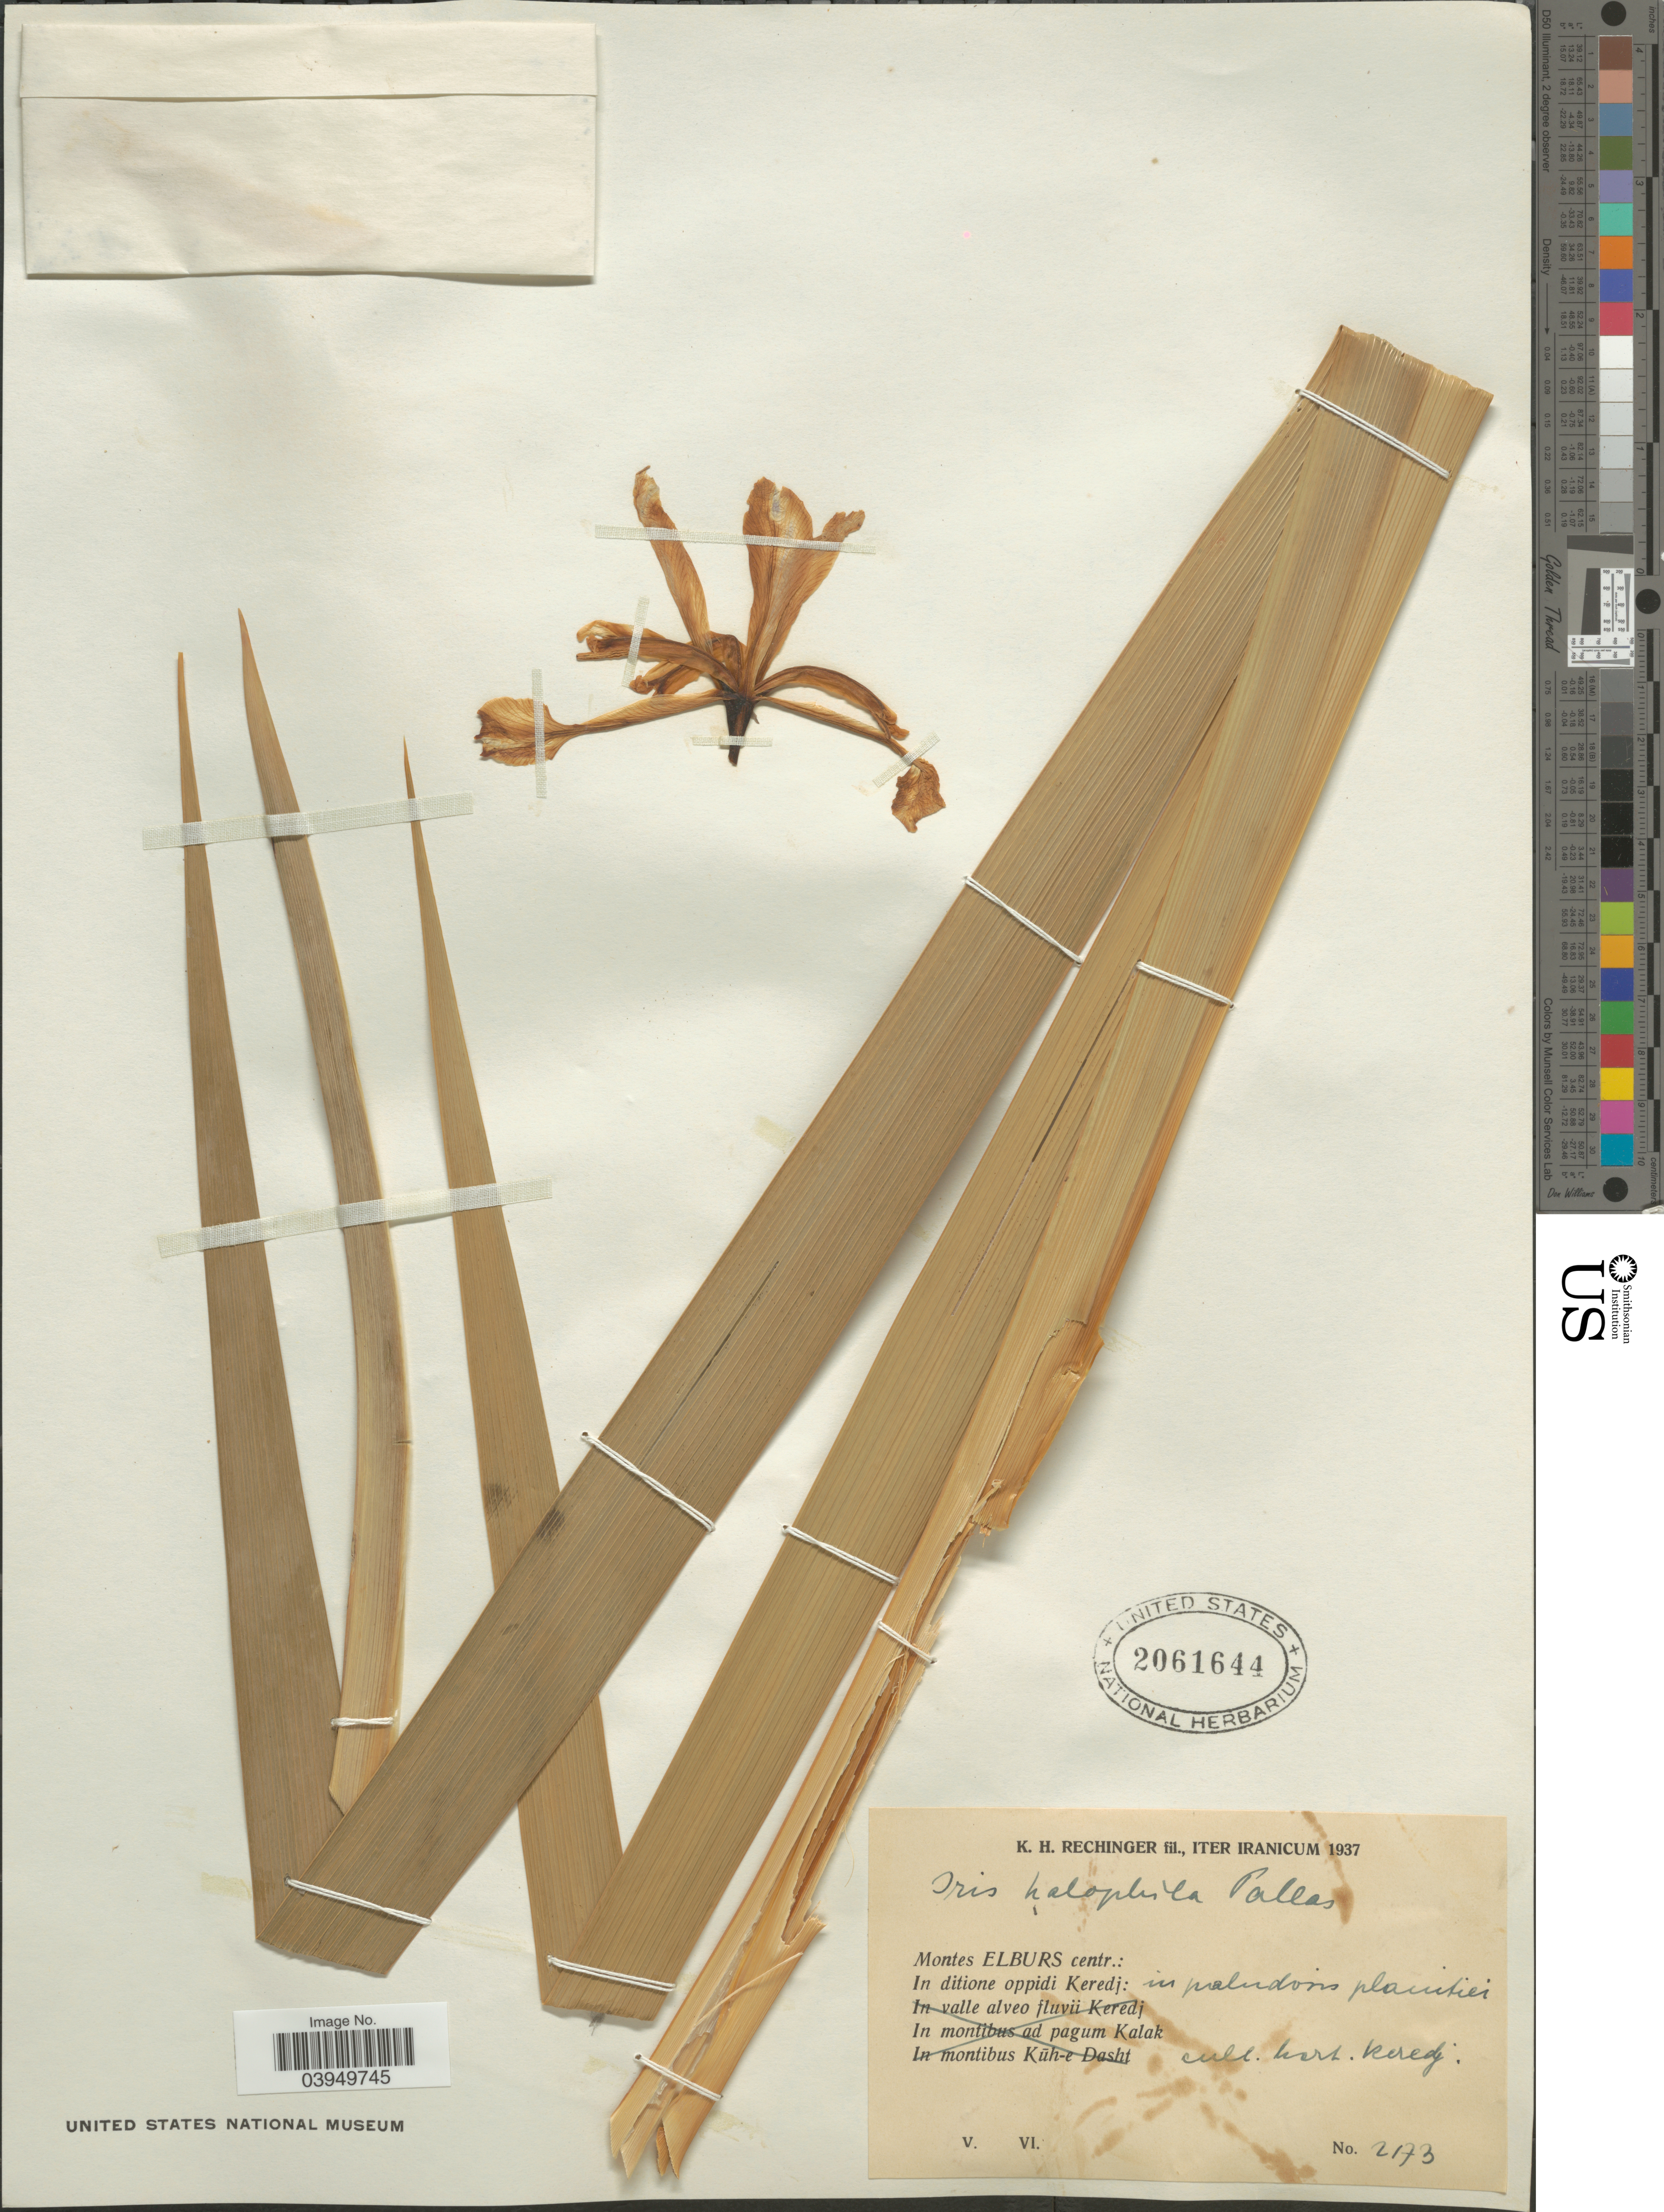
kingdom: Plantae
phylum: Tracheophyta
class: Liliopsida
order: Asparagales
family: Iridaceae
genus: Iris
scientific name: Iris halophila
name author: Pall.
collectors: K. H. Rechinger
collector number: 2173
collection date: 1937-05/1937-06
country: Iran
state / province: Alborz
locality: Montes Elburs centr.: In ditione oppidi Keredj: cult. hort. Keredj.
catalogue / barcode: US 2061644